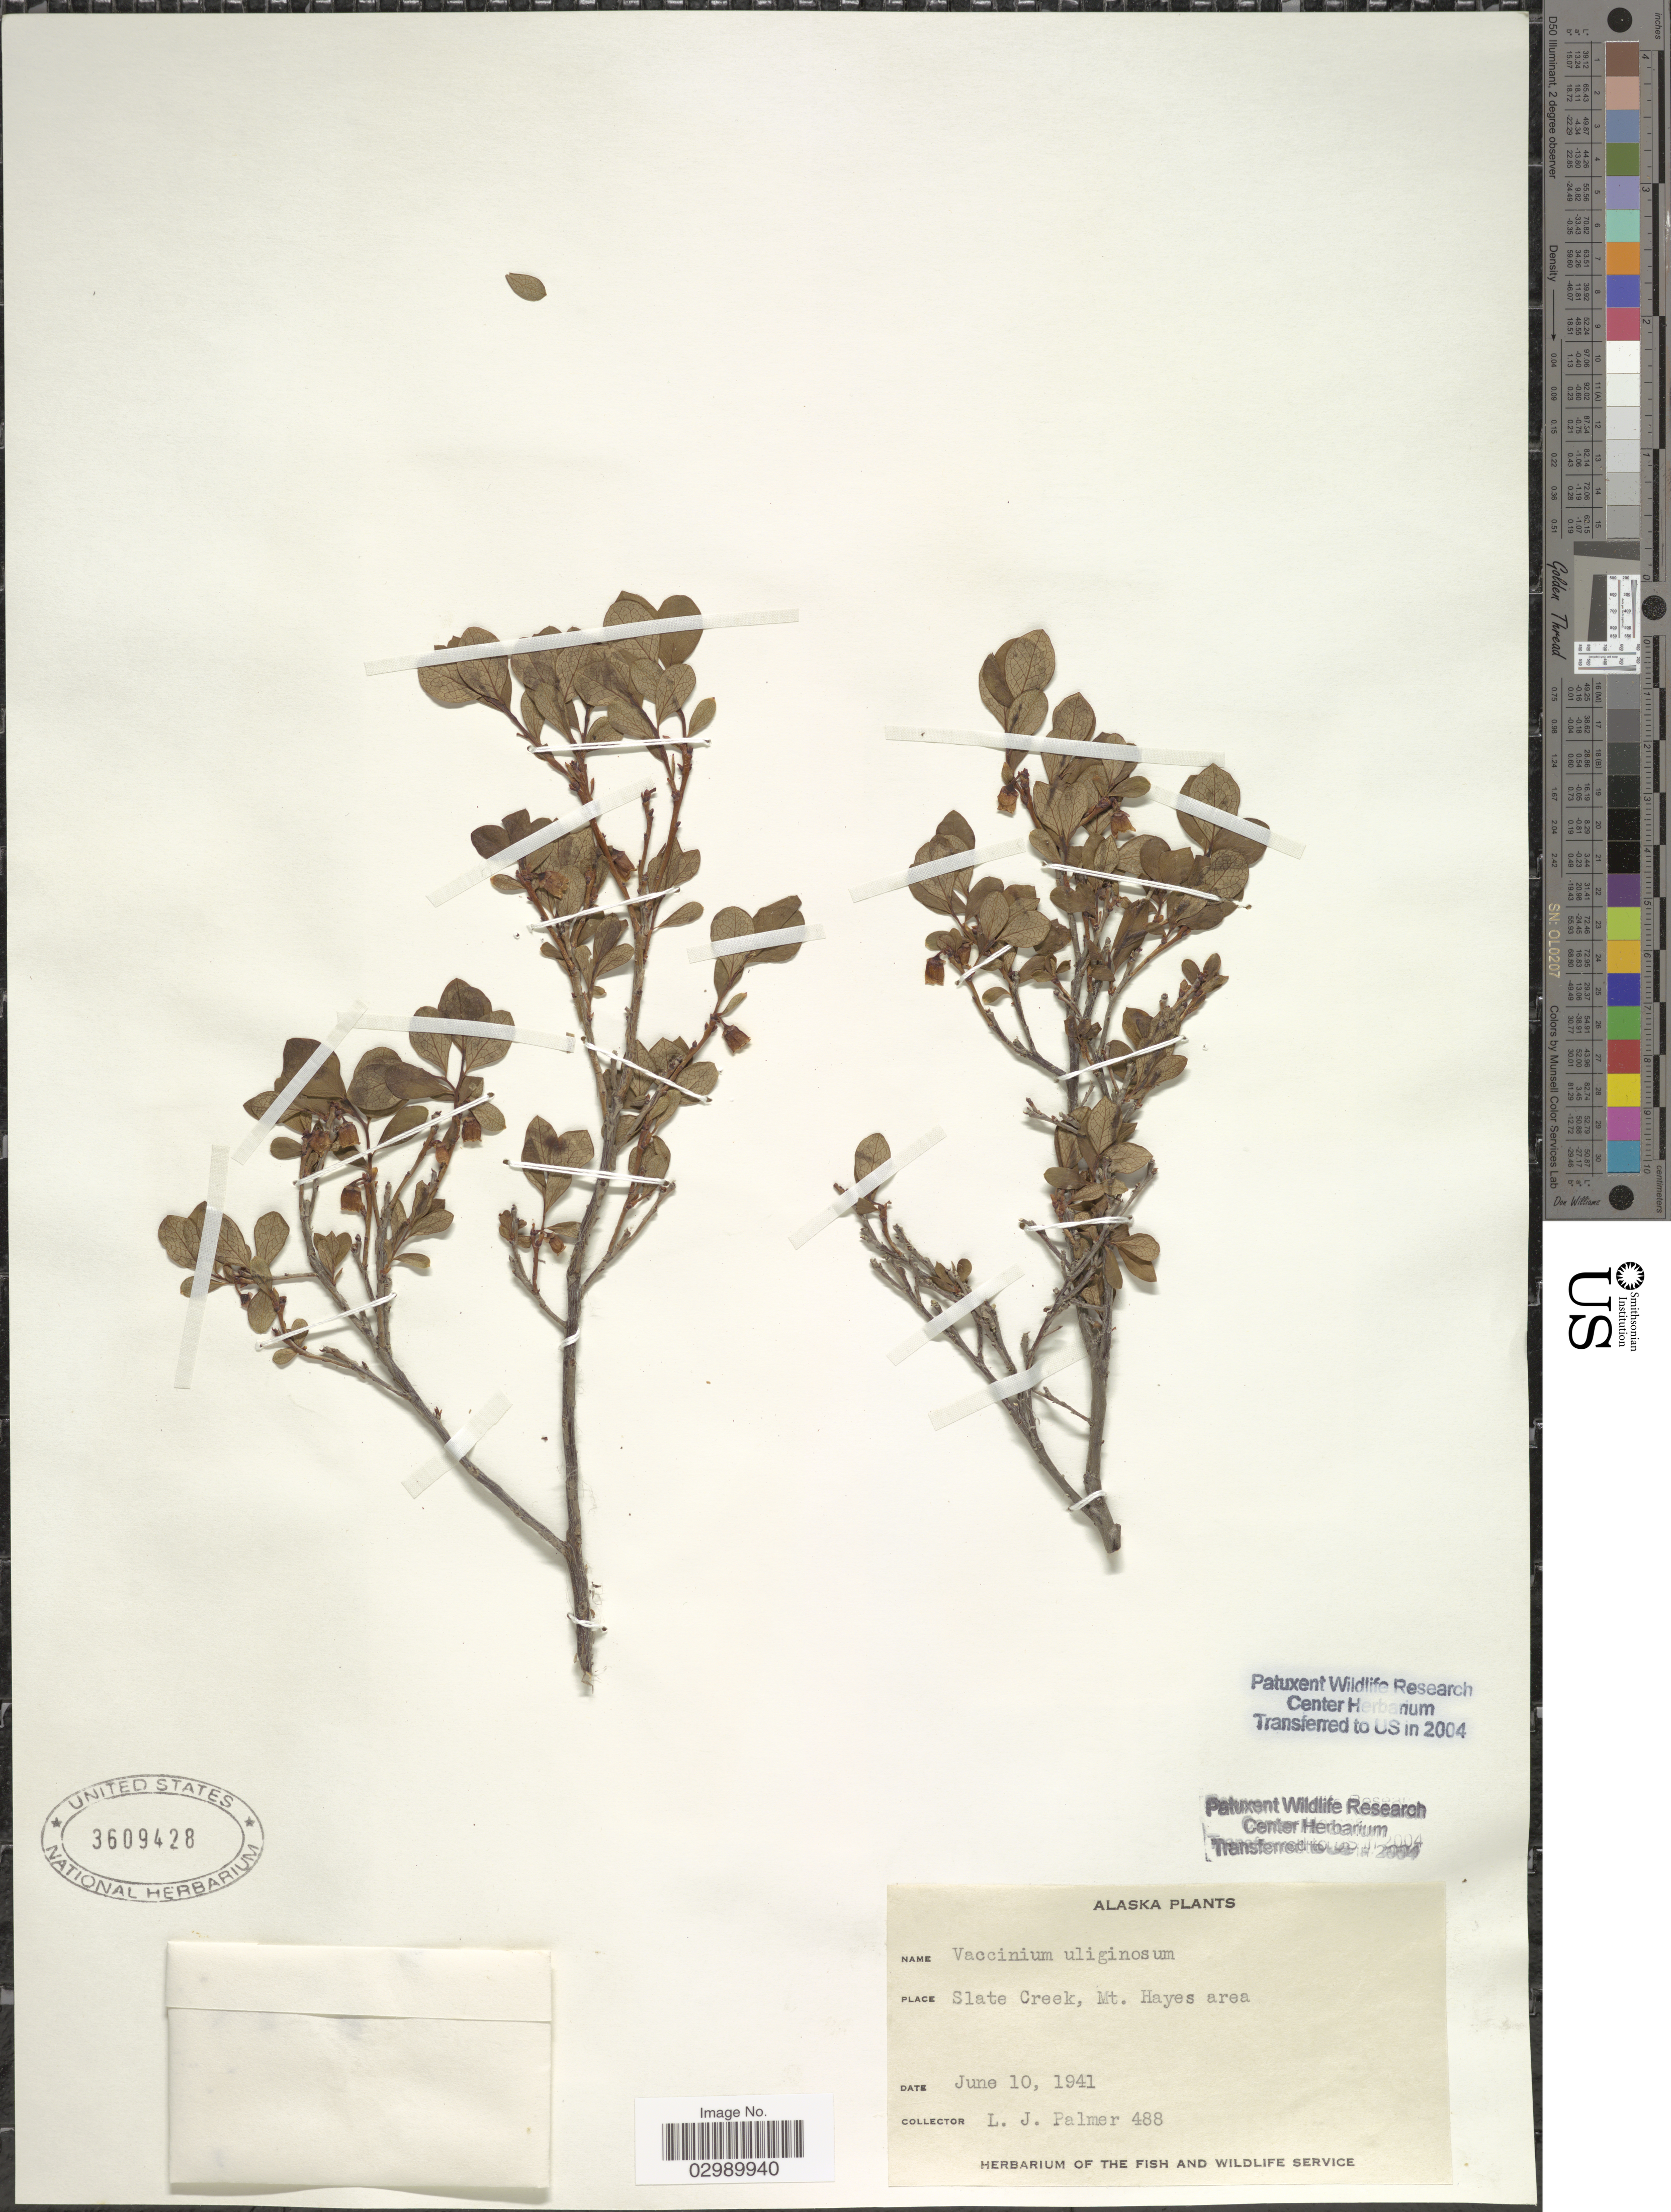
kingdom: Plantae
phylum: Tracheophyta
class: Magnoliopsida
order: Ericales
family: Ericaceae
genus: Vaccinium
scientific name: Vaccinium uliginosum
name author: L.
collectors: L. J. Palmer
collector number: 488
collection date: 1941-06-10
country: United States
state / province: Alaska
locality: Slate Creek, Mt. Hayes area.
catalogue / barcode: US 3609428